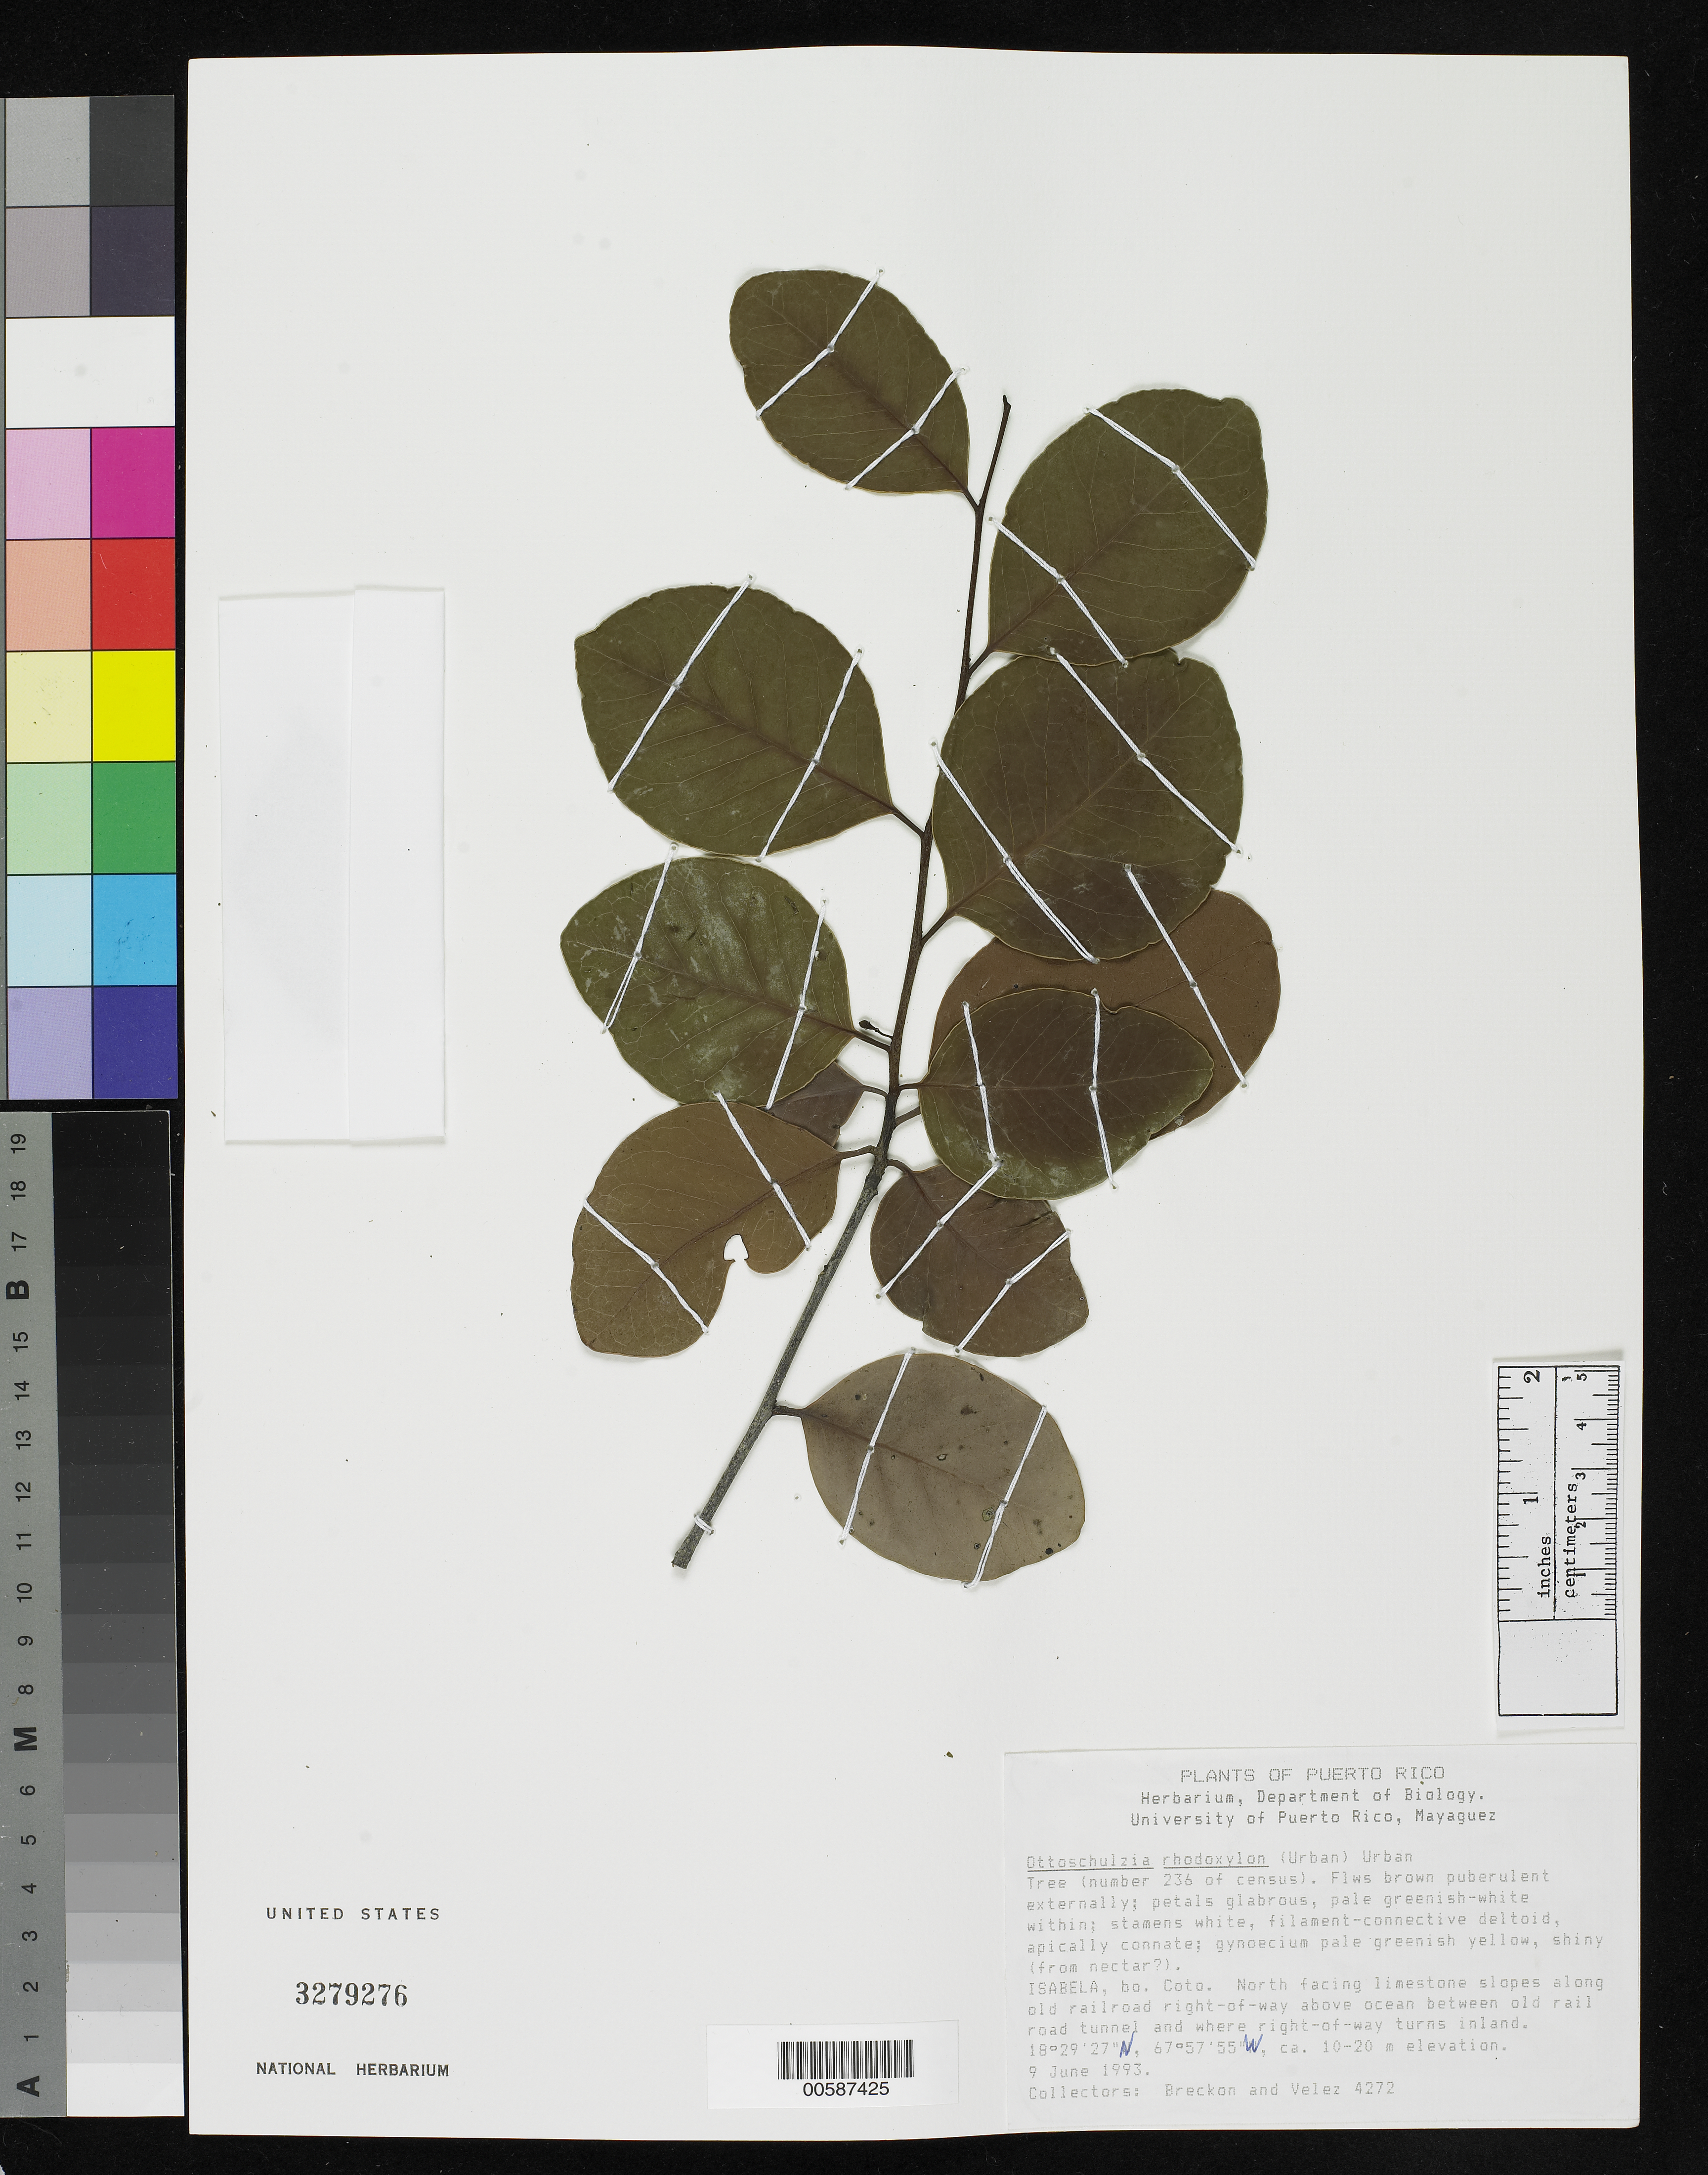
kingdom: Plantae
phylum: Tracheophyta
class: Magnoliopsida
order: Metteniusales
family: Metteniusaceae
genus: Ottoschulzia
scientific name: Ottoschulzia rhodoxylon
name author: (Urb.) Urb.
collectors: -. Breckon & -. Velez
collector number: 4272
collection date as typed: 09 Jun 1993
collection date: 1993-06-09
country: Puerto Rico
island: Greater Antilles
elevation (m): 10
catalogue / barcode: US 3279276